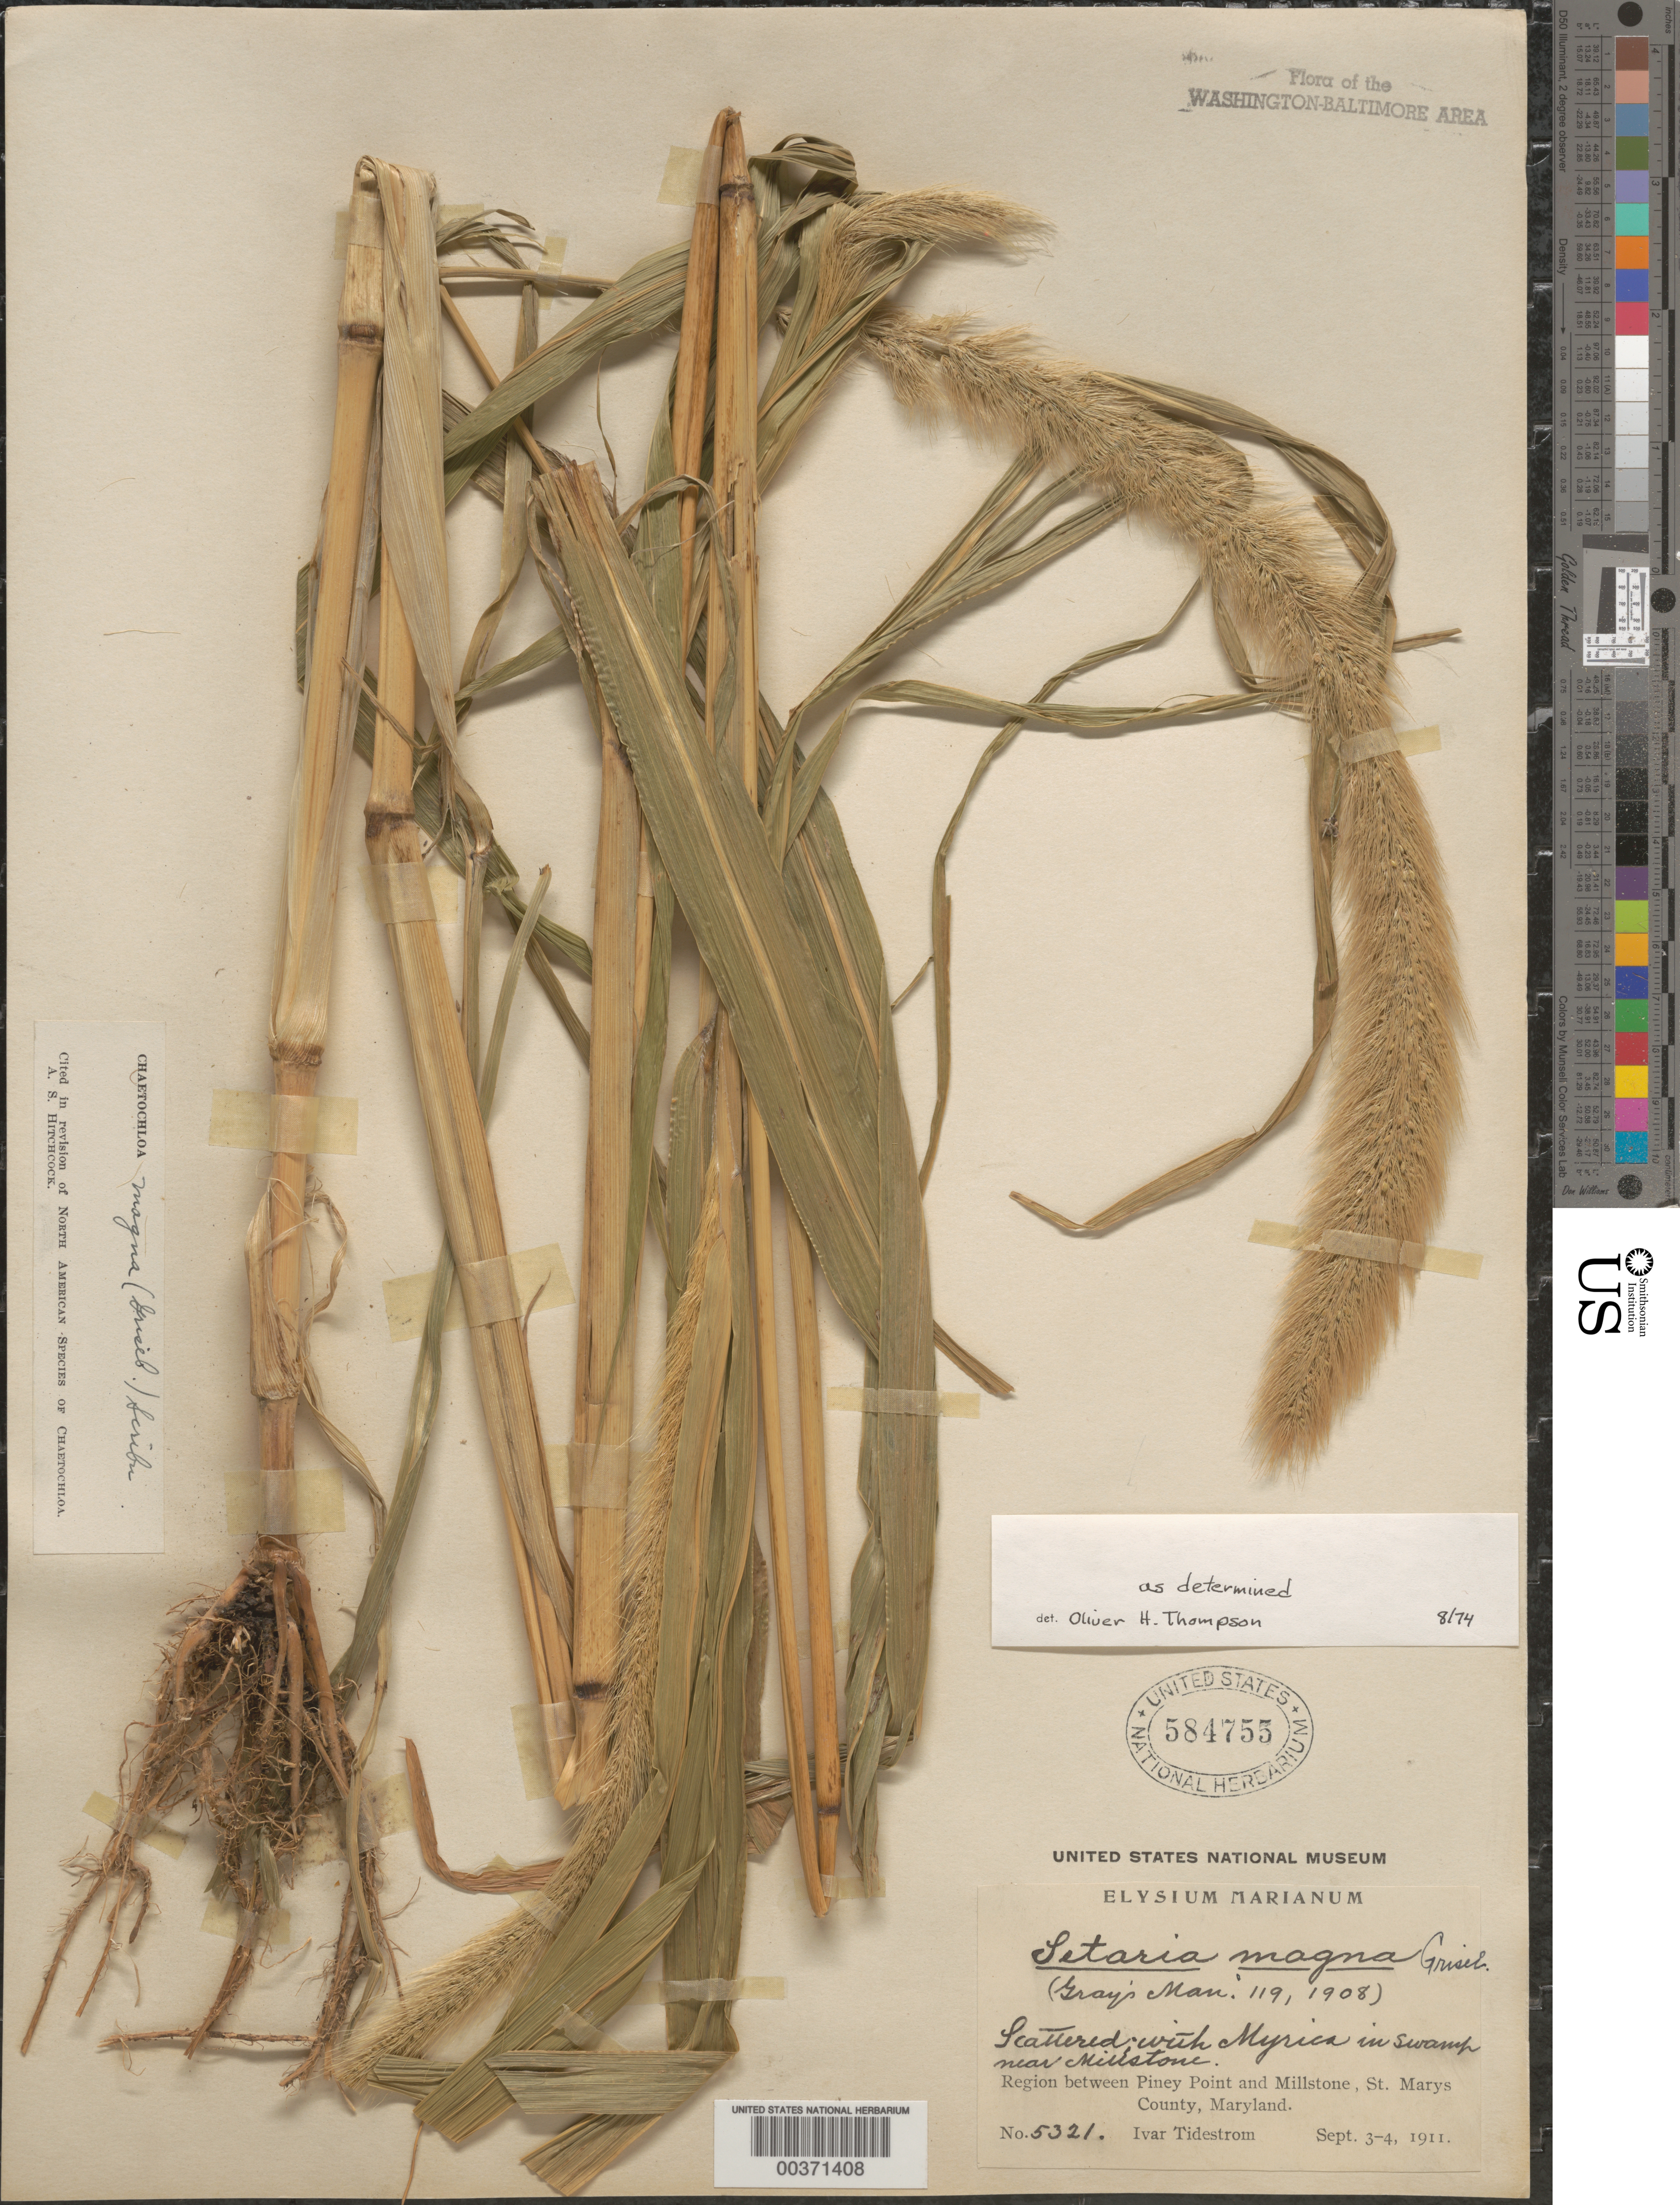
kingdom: Plantae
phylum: Tracheophyta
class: Liliopsida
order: Poales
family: Poaceae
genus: Setaria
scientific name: Setaria magna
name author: Griseb.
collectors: I. F. Tidestrom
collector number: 5321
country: United States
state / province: Maryland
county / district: St. Mary's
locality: Between Piney Point and Millstone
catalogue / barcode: US 584755